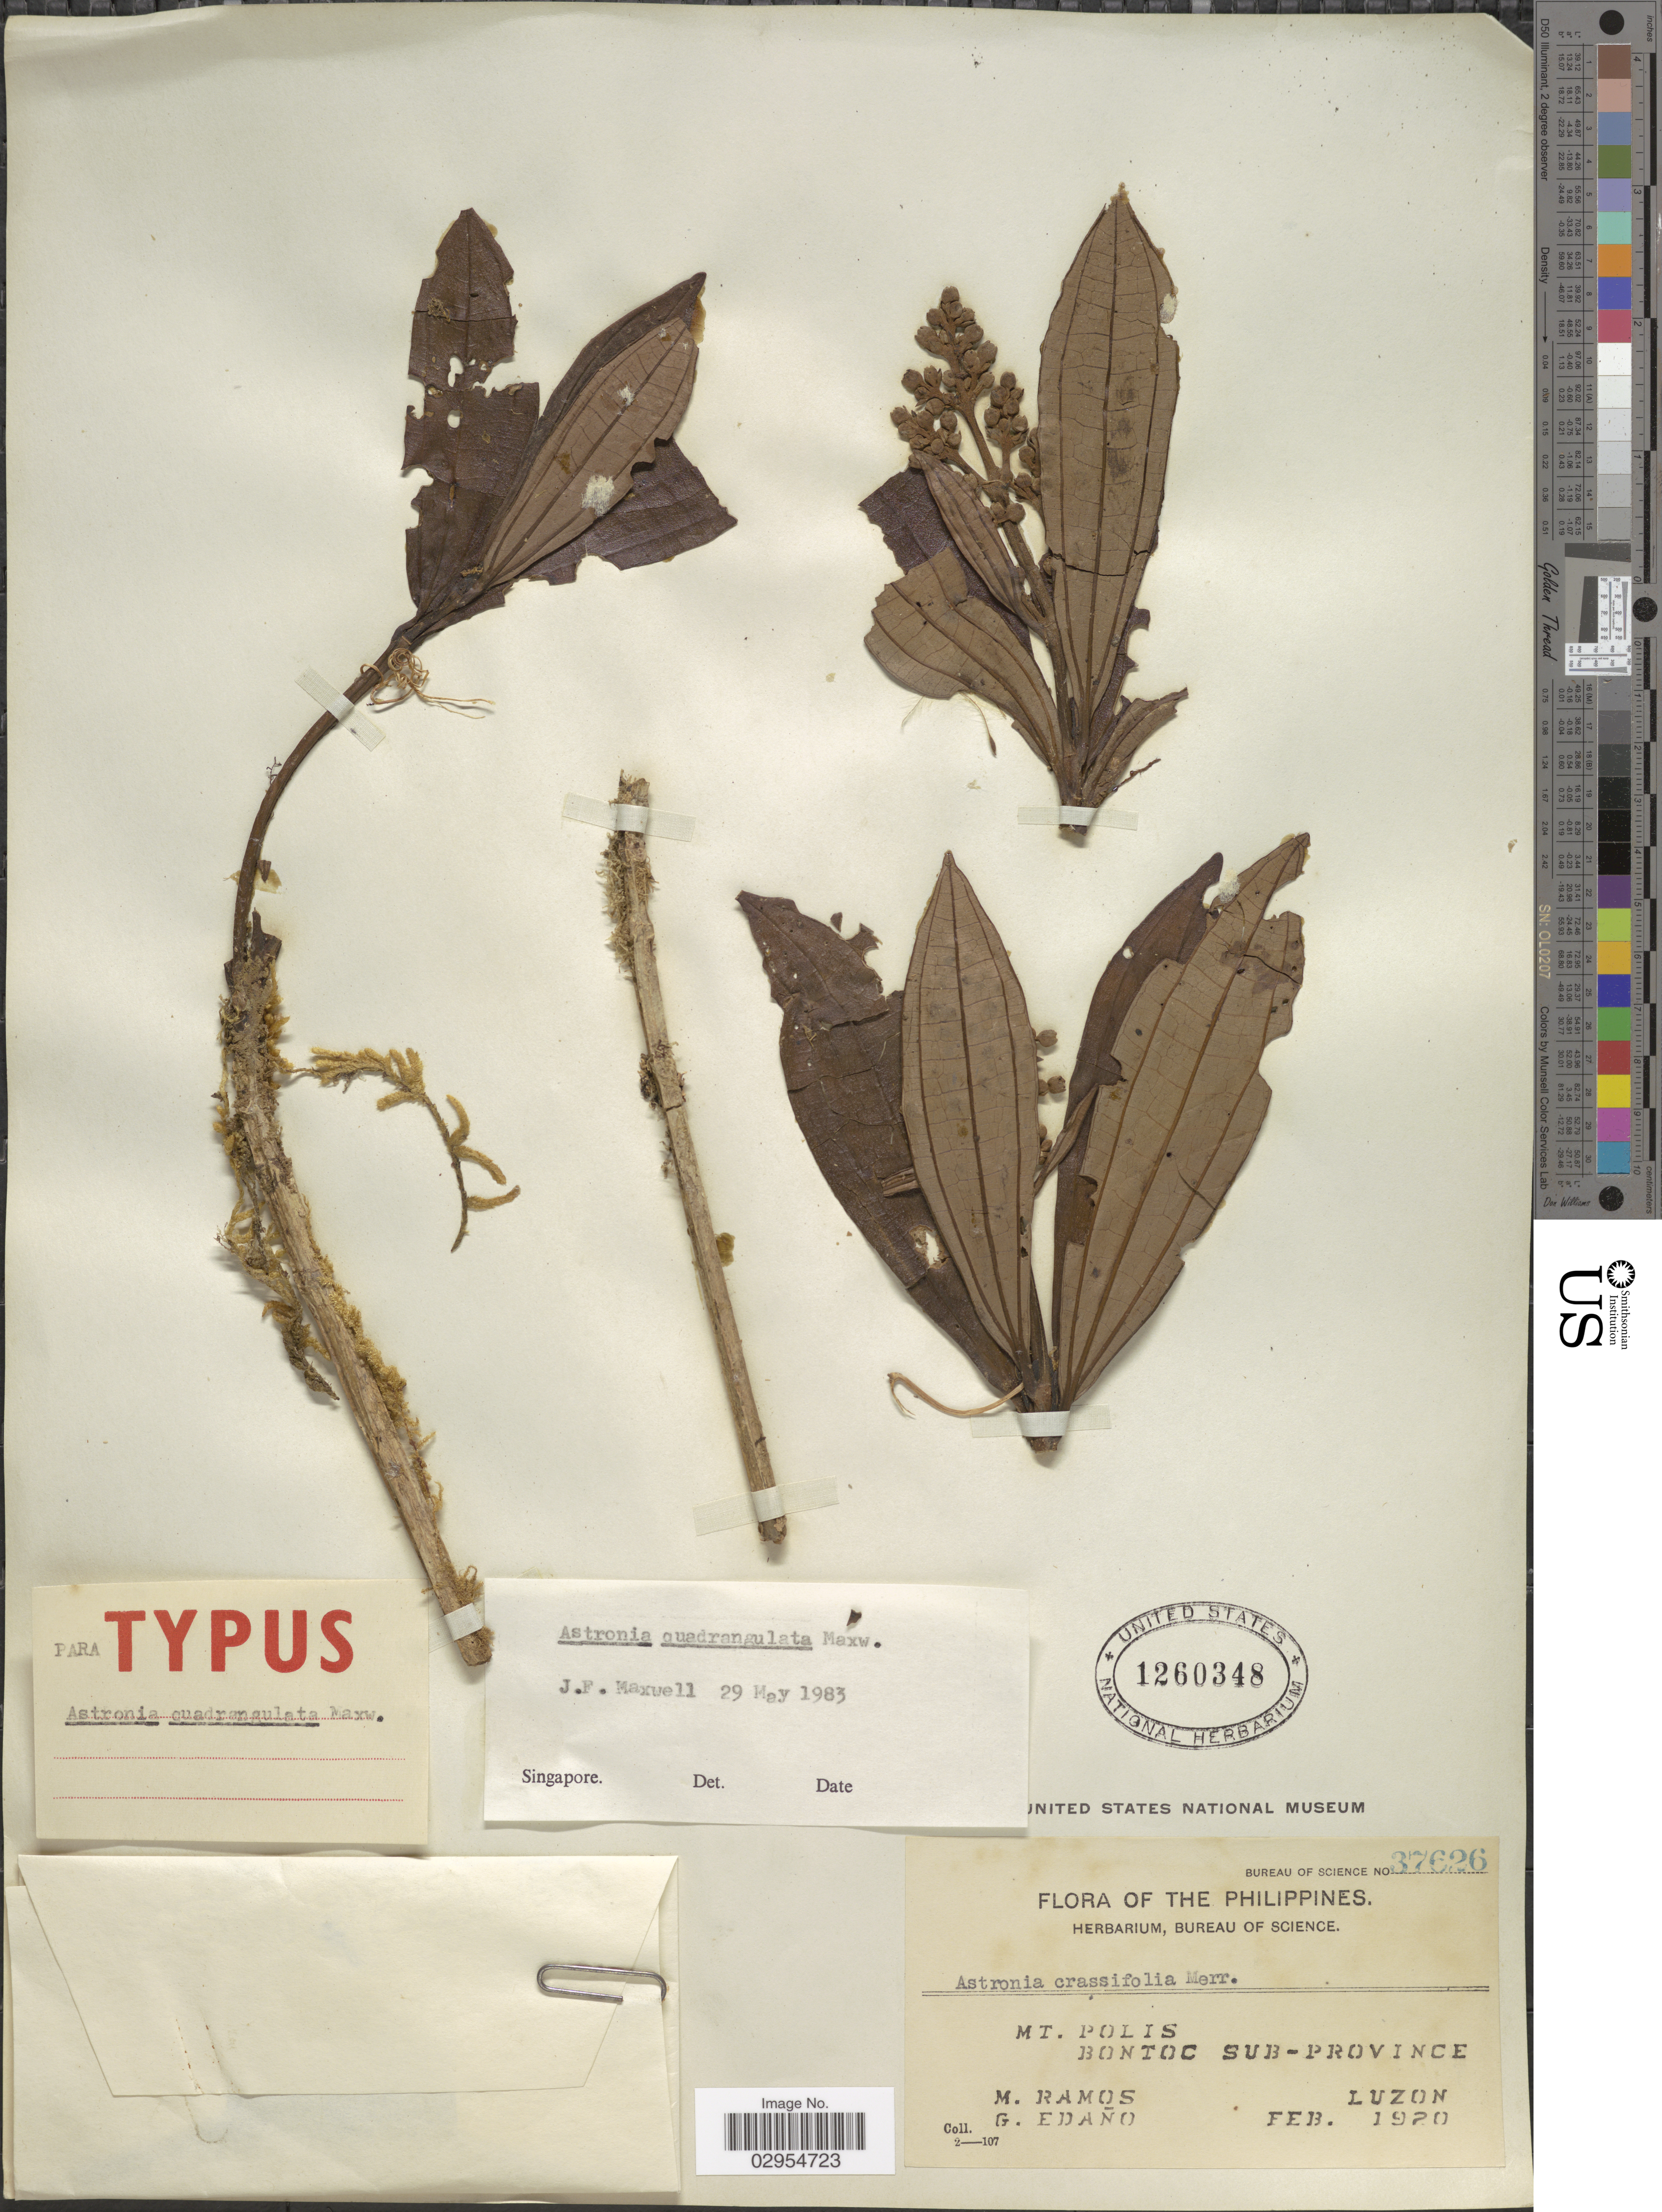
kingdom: Plantae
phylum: Tracheophyta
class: Magnoliopsida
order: Myrtales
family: Melastomataceae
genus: Astronia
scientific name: Astronia quadrangulata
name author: J.F. Maxwell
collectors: M. Ramos & G. Edaño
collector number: Bureau of Science 37626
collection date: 1920-02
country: Philippines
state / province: Cordillera (Administrative Region)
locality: Mt. Polis, Bontoc Sub-Province, Luzon.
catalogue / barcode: US 1260348